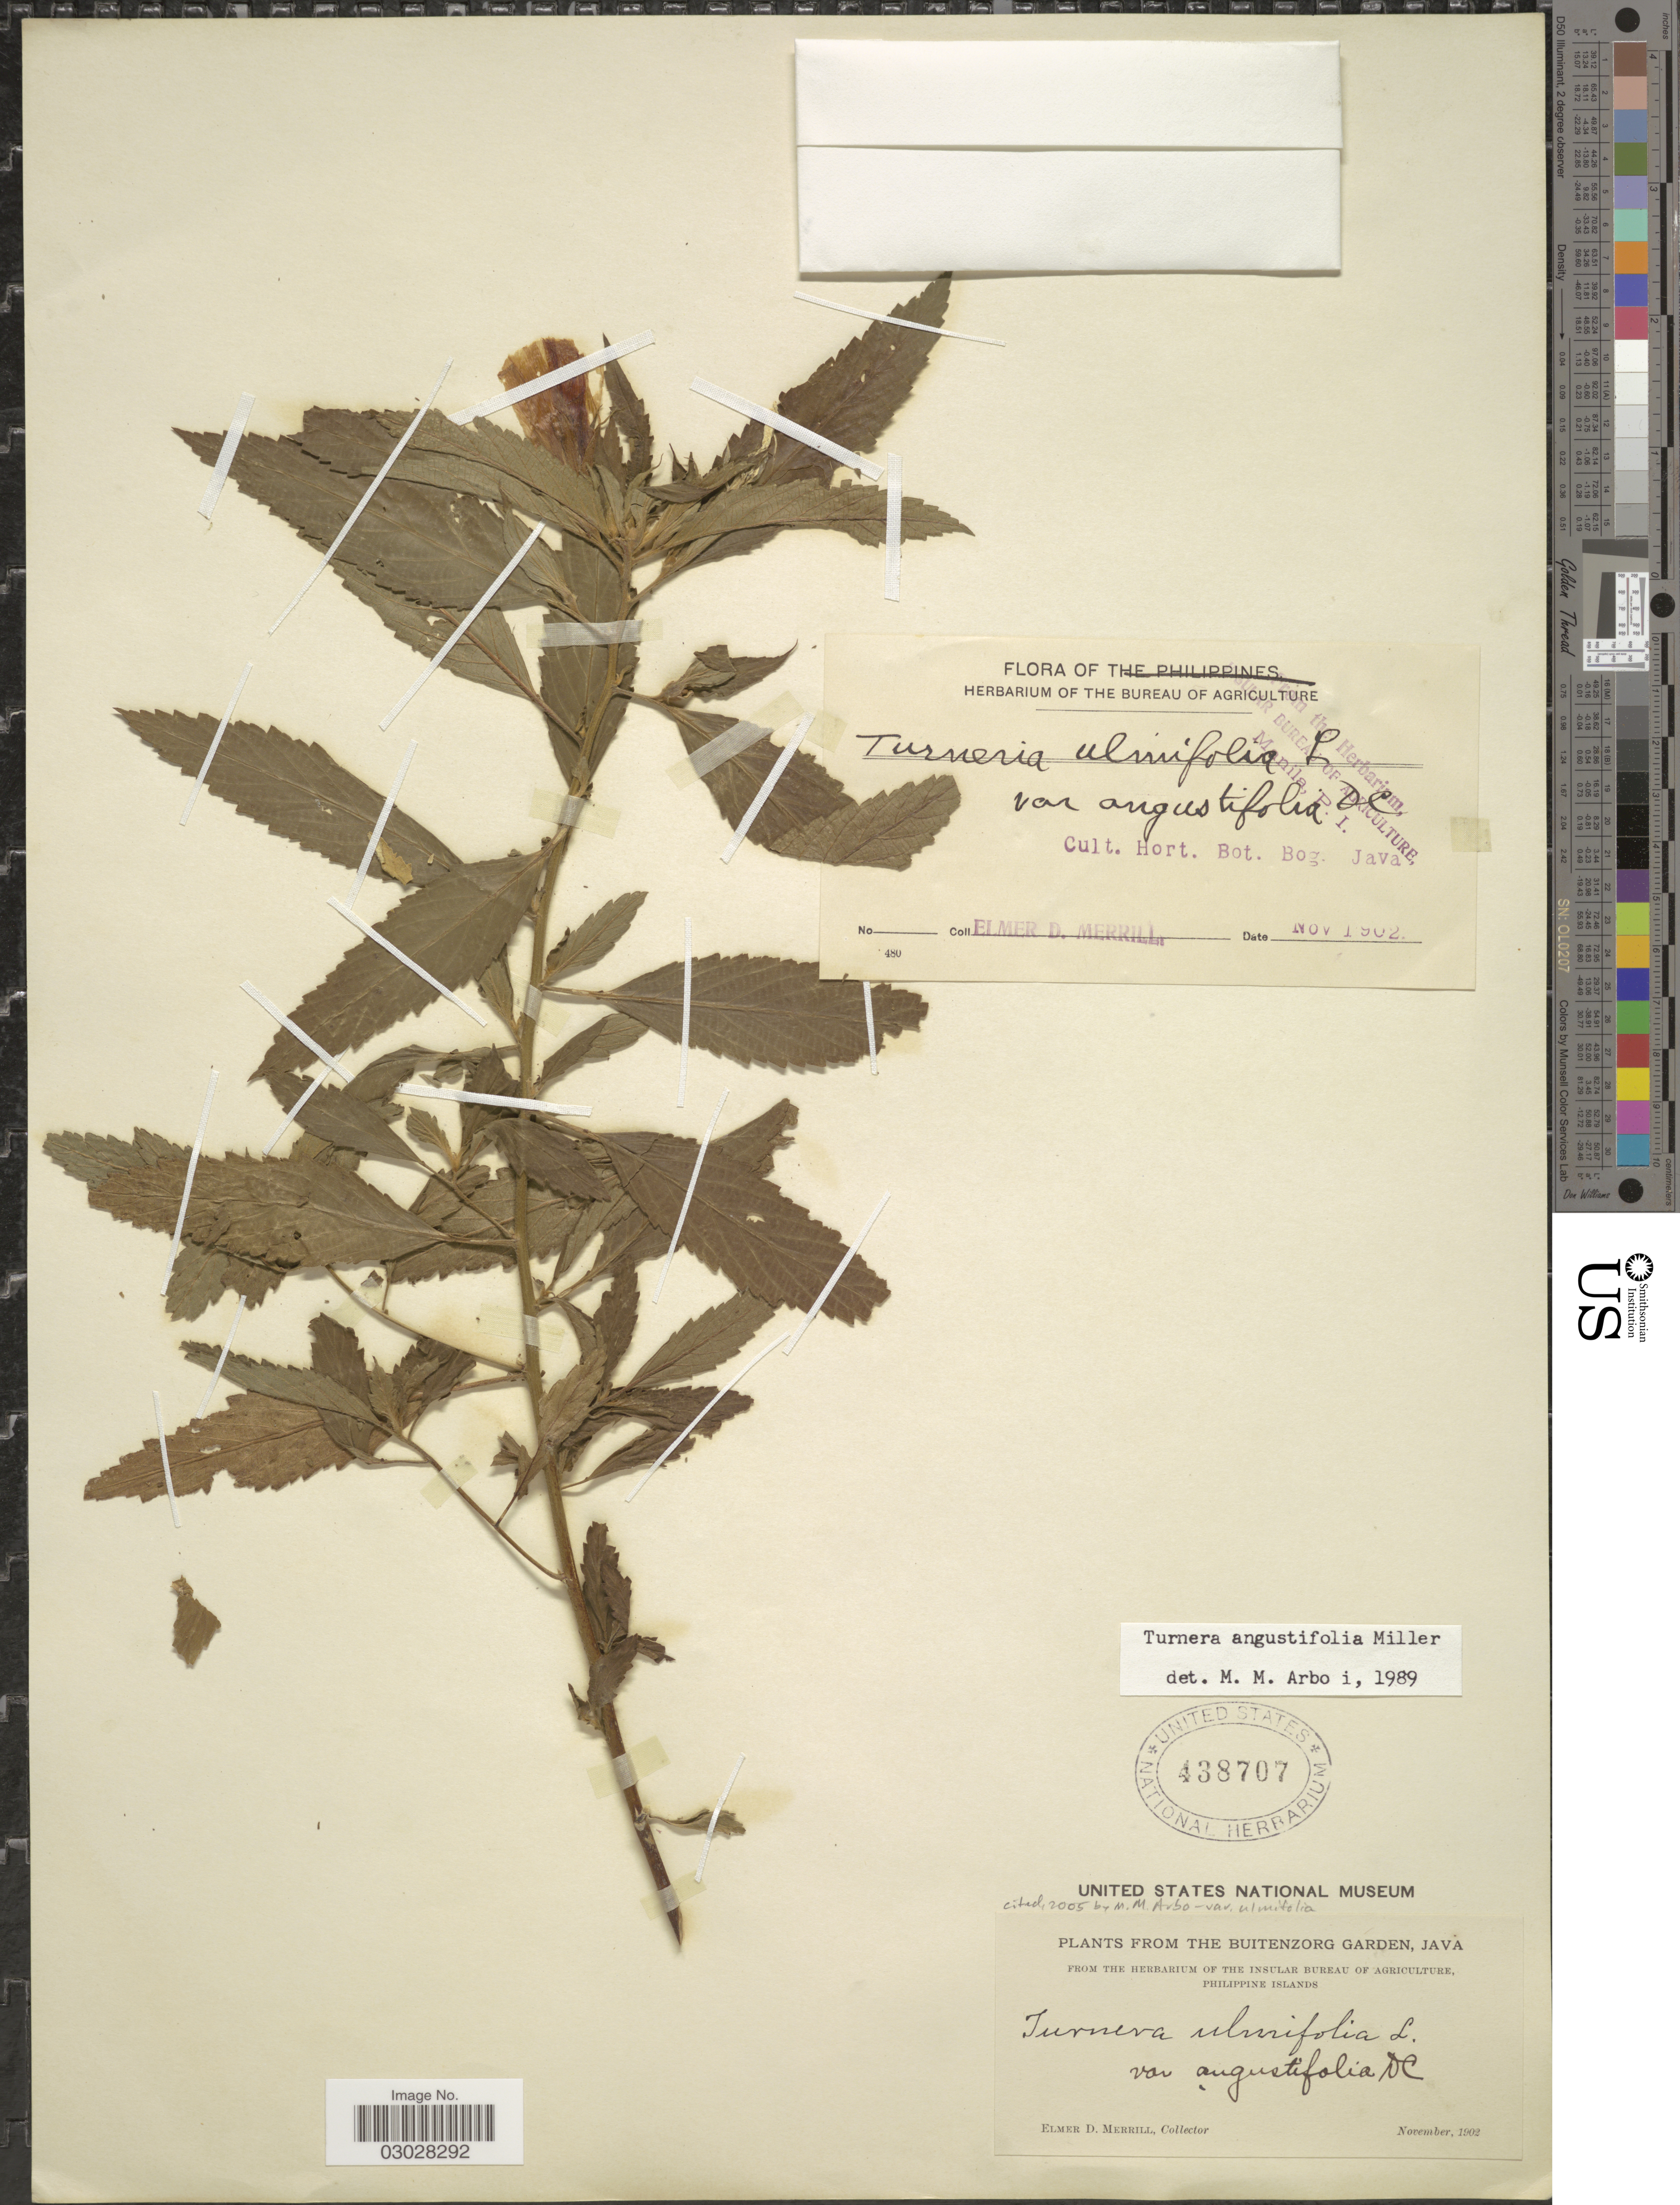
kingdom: Plantae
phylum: Tracheophyta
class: Magnoliopsida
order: Malpighiales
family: Turneraceae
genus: Turnera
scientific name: Turnera ulmifolia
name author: L.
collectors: E. D. Merrill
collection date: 1902-11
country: Indonesia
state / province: Java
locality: The Buitenzorg Garden. Cult. Hort. Bot. Bog. Java.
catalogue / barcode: US 438707